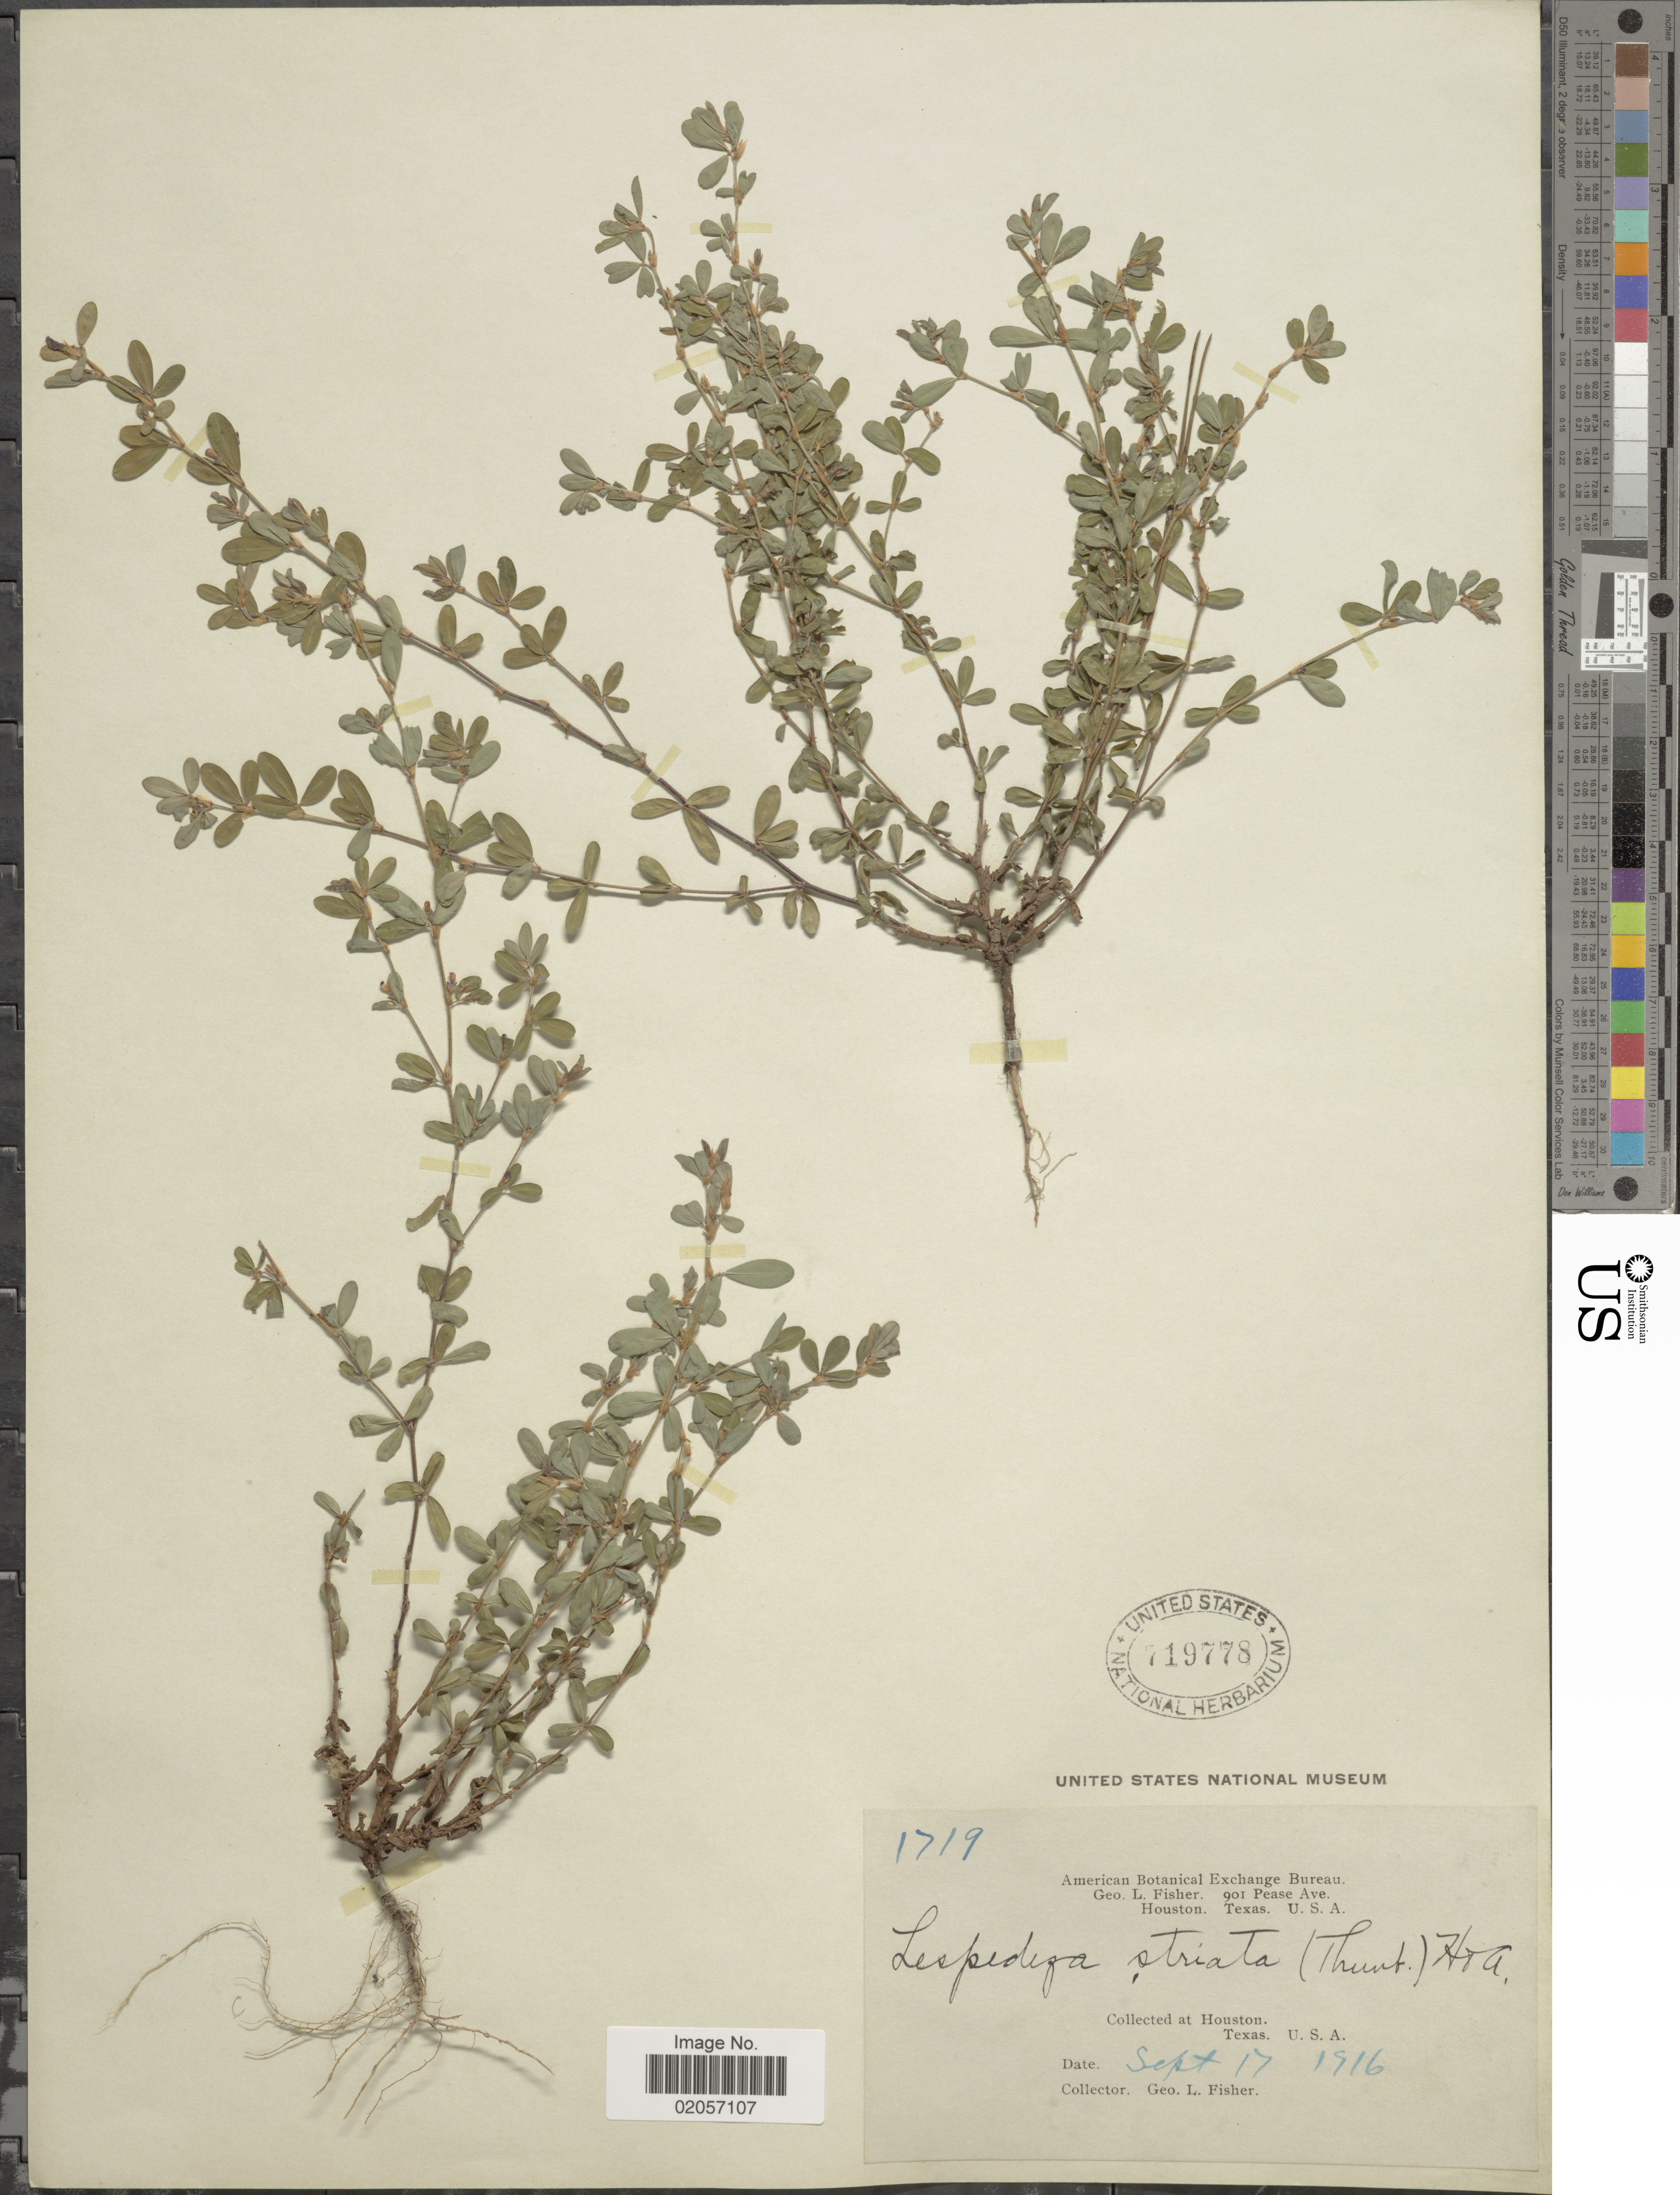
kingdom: Plantae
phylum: Tracheophyta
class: Magnoliopsida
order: Fabales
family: Fabaceae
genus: Kummerowia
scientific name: Kummerowia striata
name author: (Thunb.) Schindl.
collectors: G. L. Fisher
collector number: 1719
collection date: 1916-09-17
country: United States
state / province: Texas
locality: Houston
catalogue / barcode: US 719778